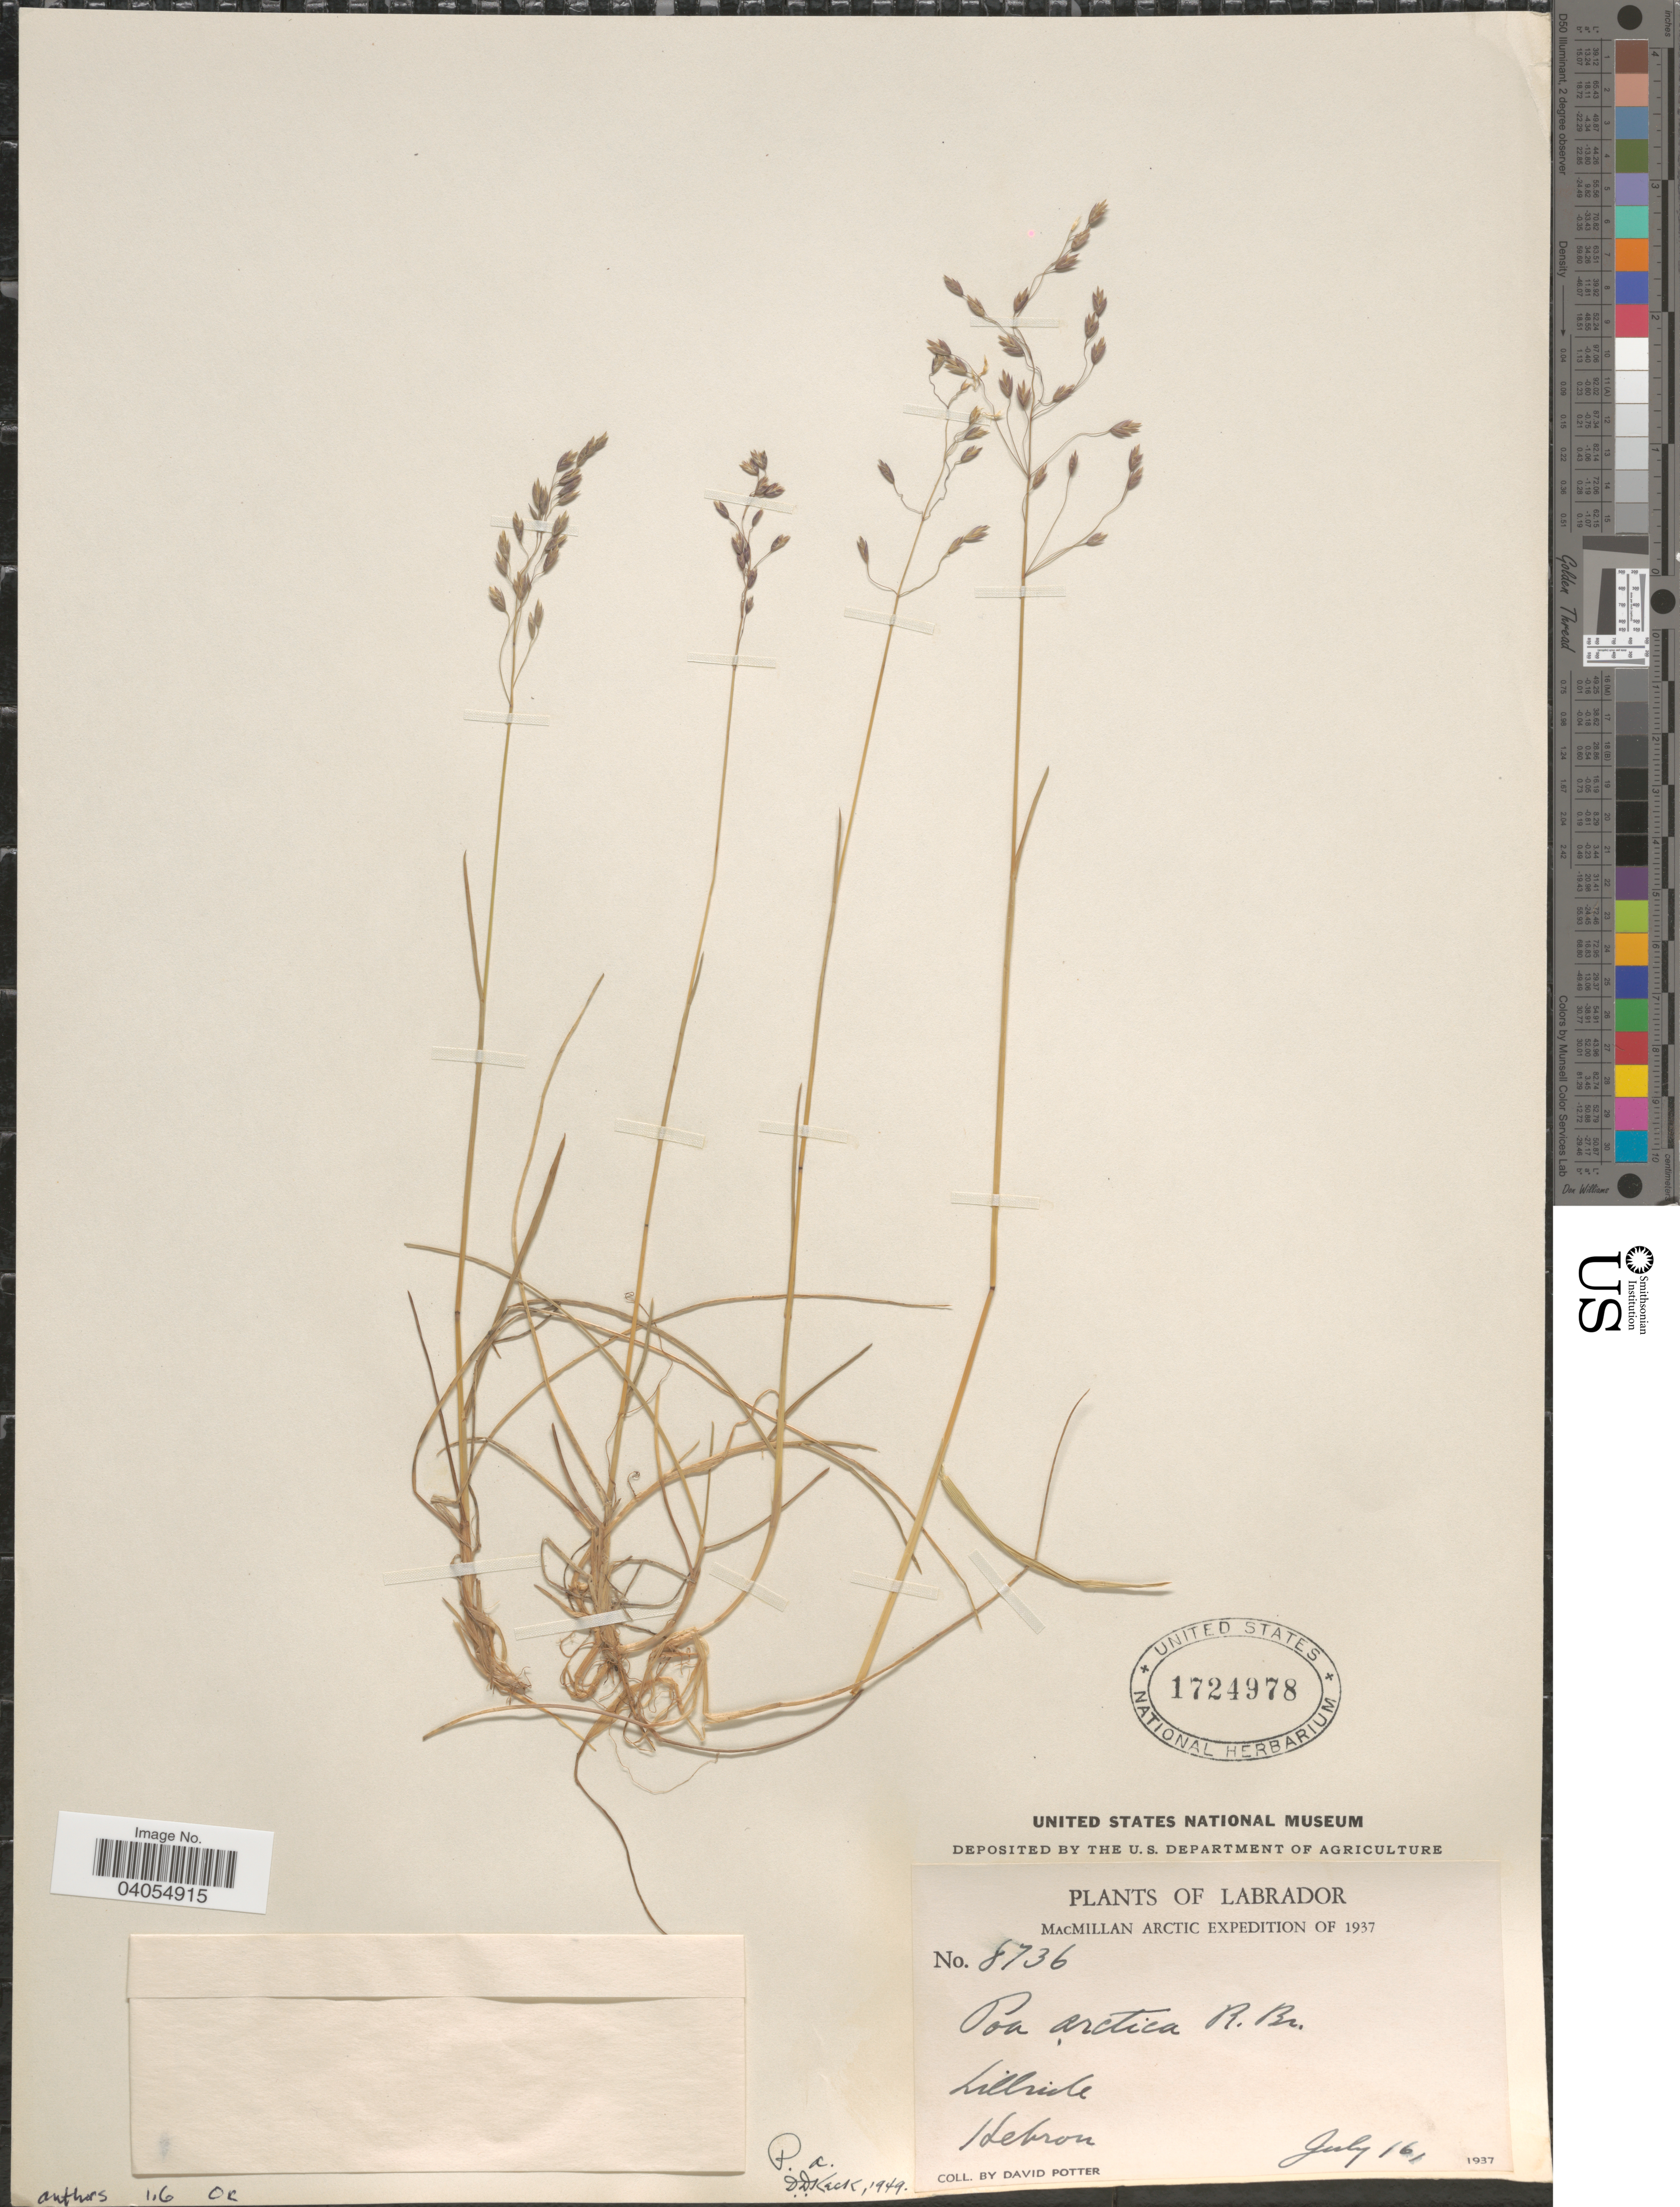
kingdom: Plantae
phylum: Tracheophyta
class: Liliopsida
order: Poales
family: Poaceae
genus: Poa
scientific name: Poa arctica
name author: R. Br.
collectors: D. Potter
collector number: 8736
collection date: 1937-07-16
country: Canada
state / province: Newfoundland and Labrador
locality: Labrador. Hillside. Hebron.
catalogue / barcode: US 1724978